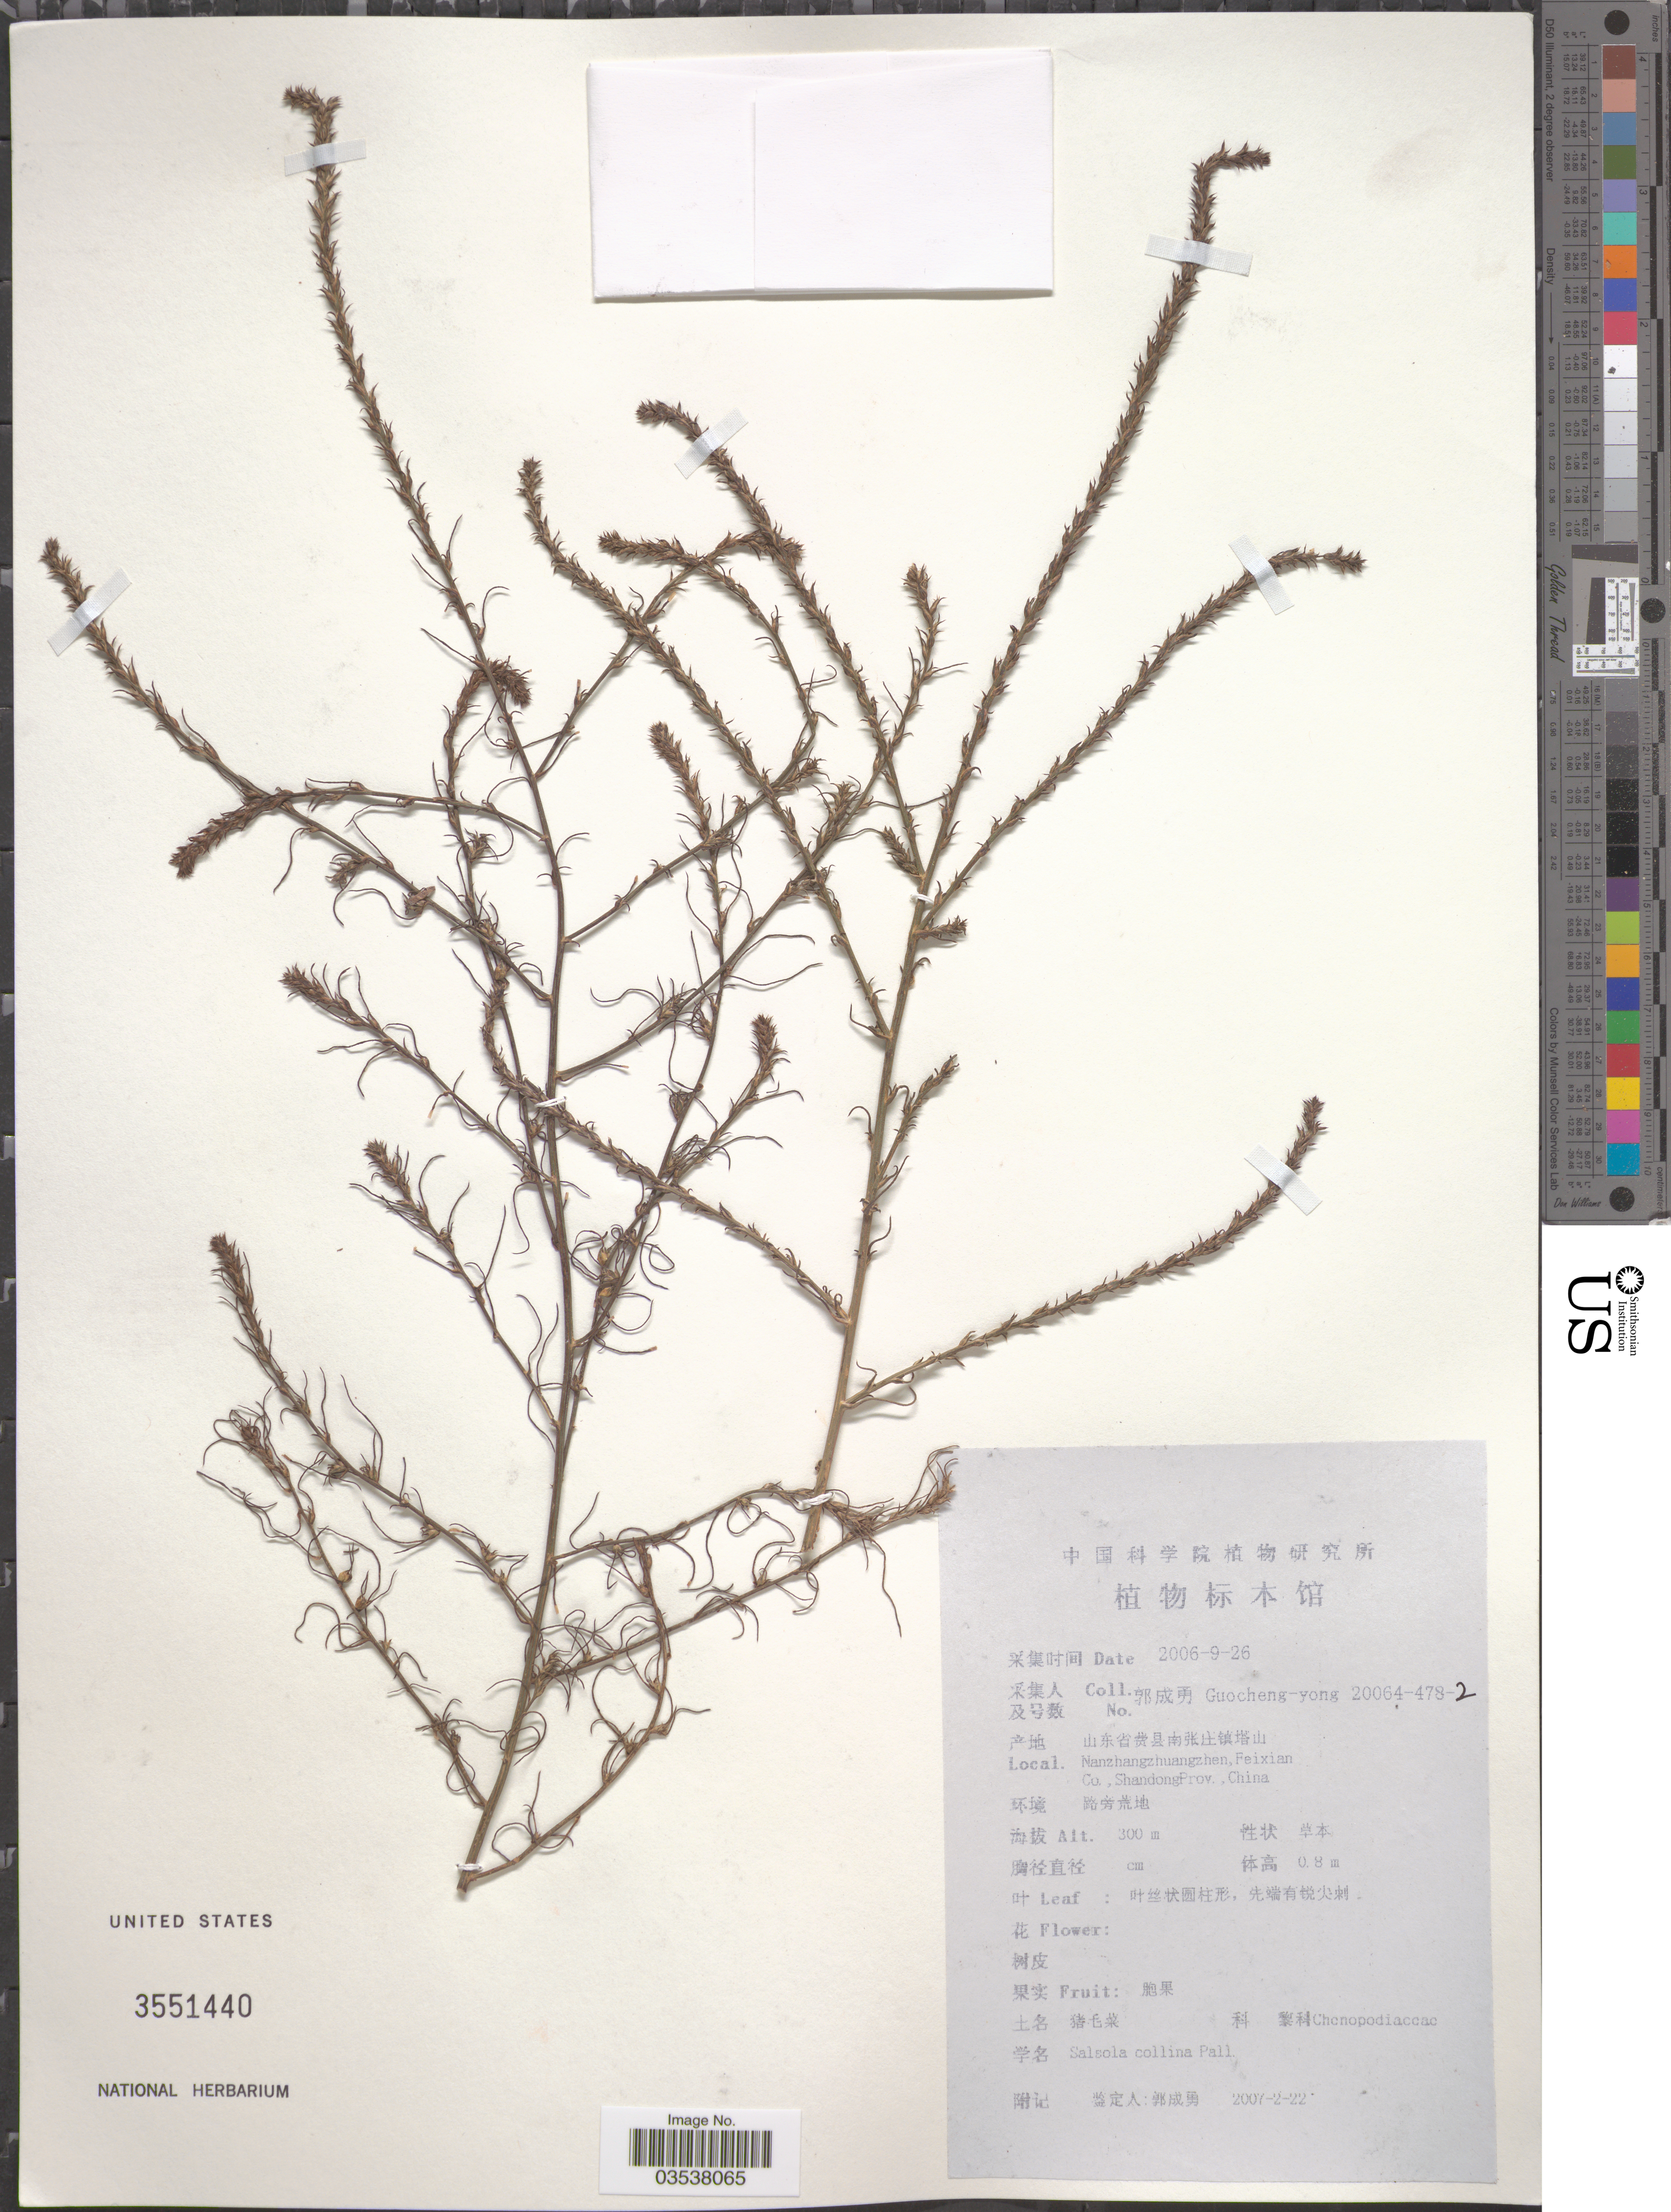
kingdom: Plantae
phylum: Tracheophyta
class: Magnoliopsida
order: Caryophyllales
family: Amaranthaceae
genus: Salsola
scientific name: Salsola collina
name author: Pall.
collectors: Guo cheng-yong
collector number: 20064-478-2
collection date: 2006-09-26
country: China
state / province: Shandong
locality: Nanzhangzhuangzhen, Feixian Co., Shandong Prov.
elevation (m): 300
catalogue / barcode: US 3551440